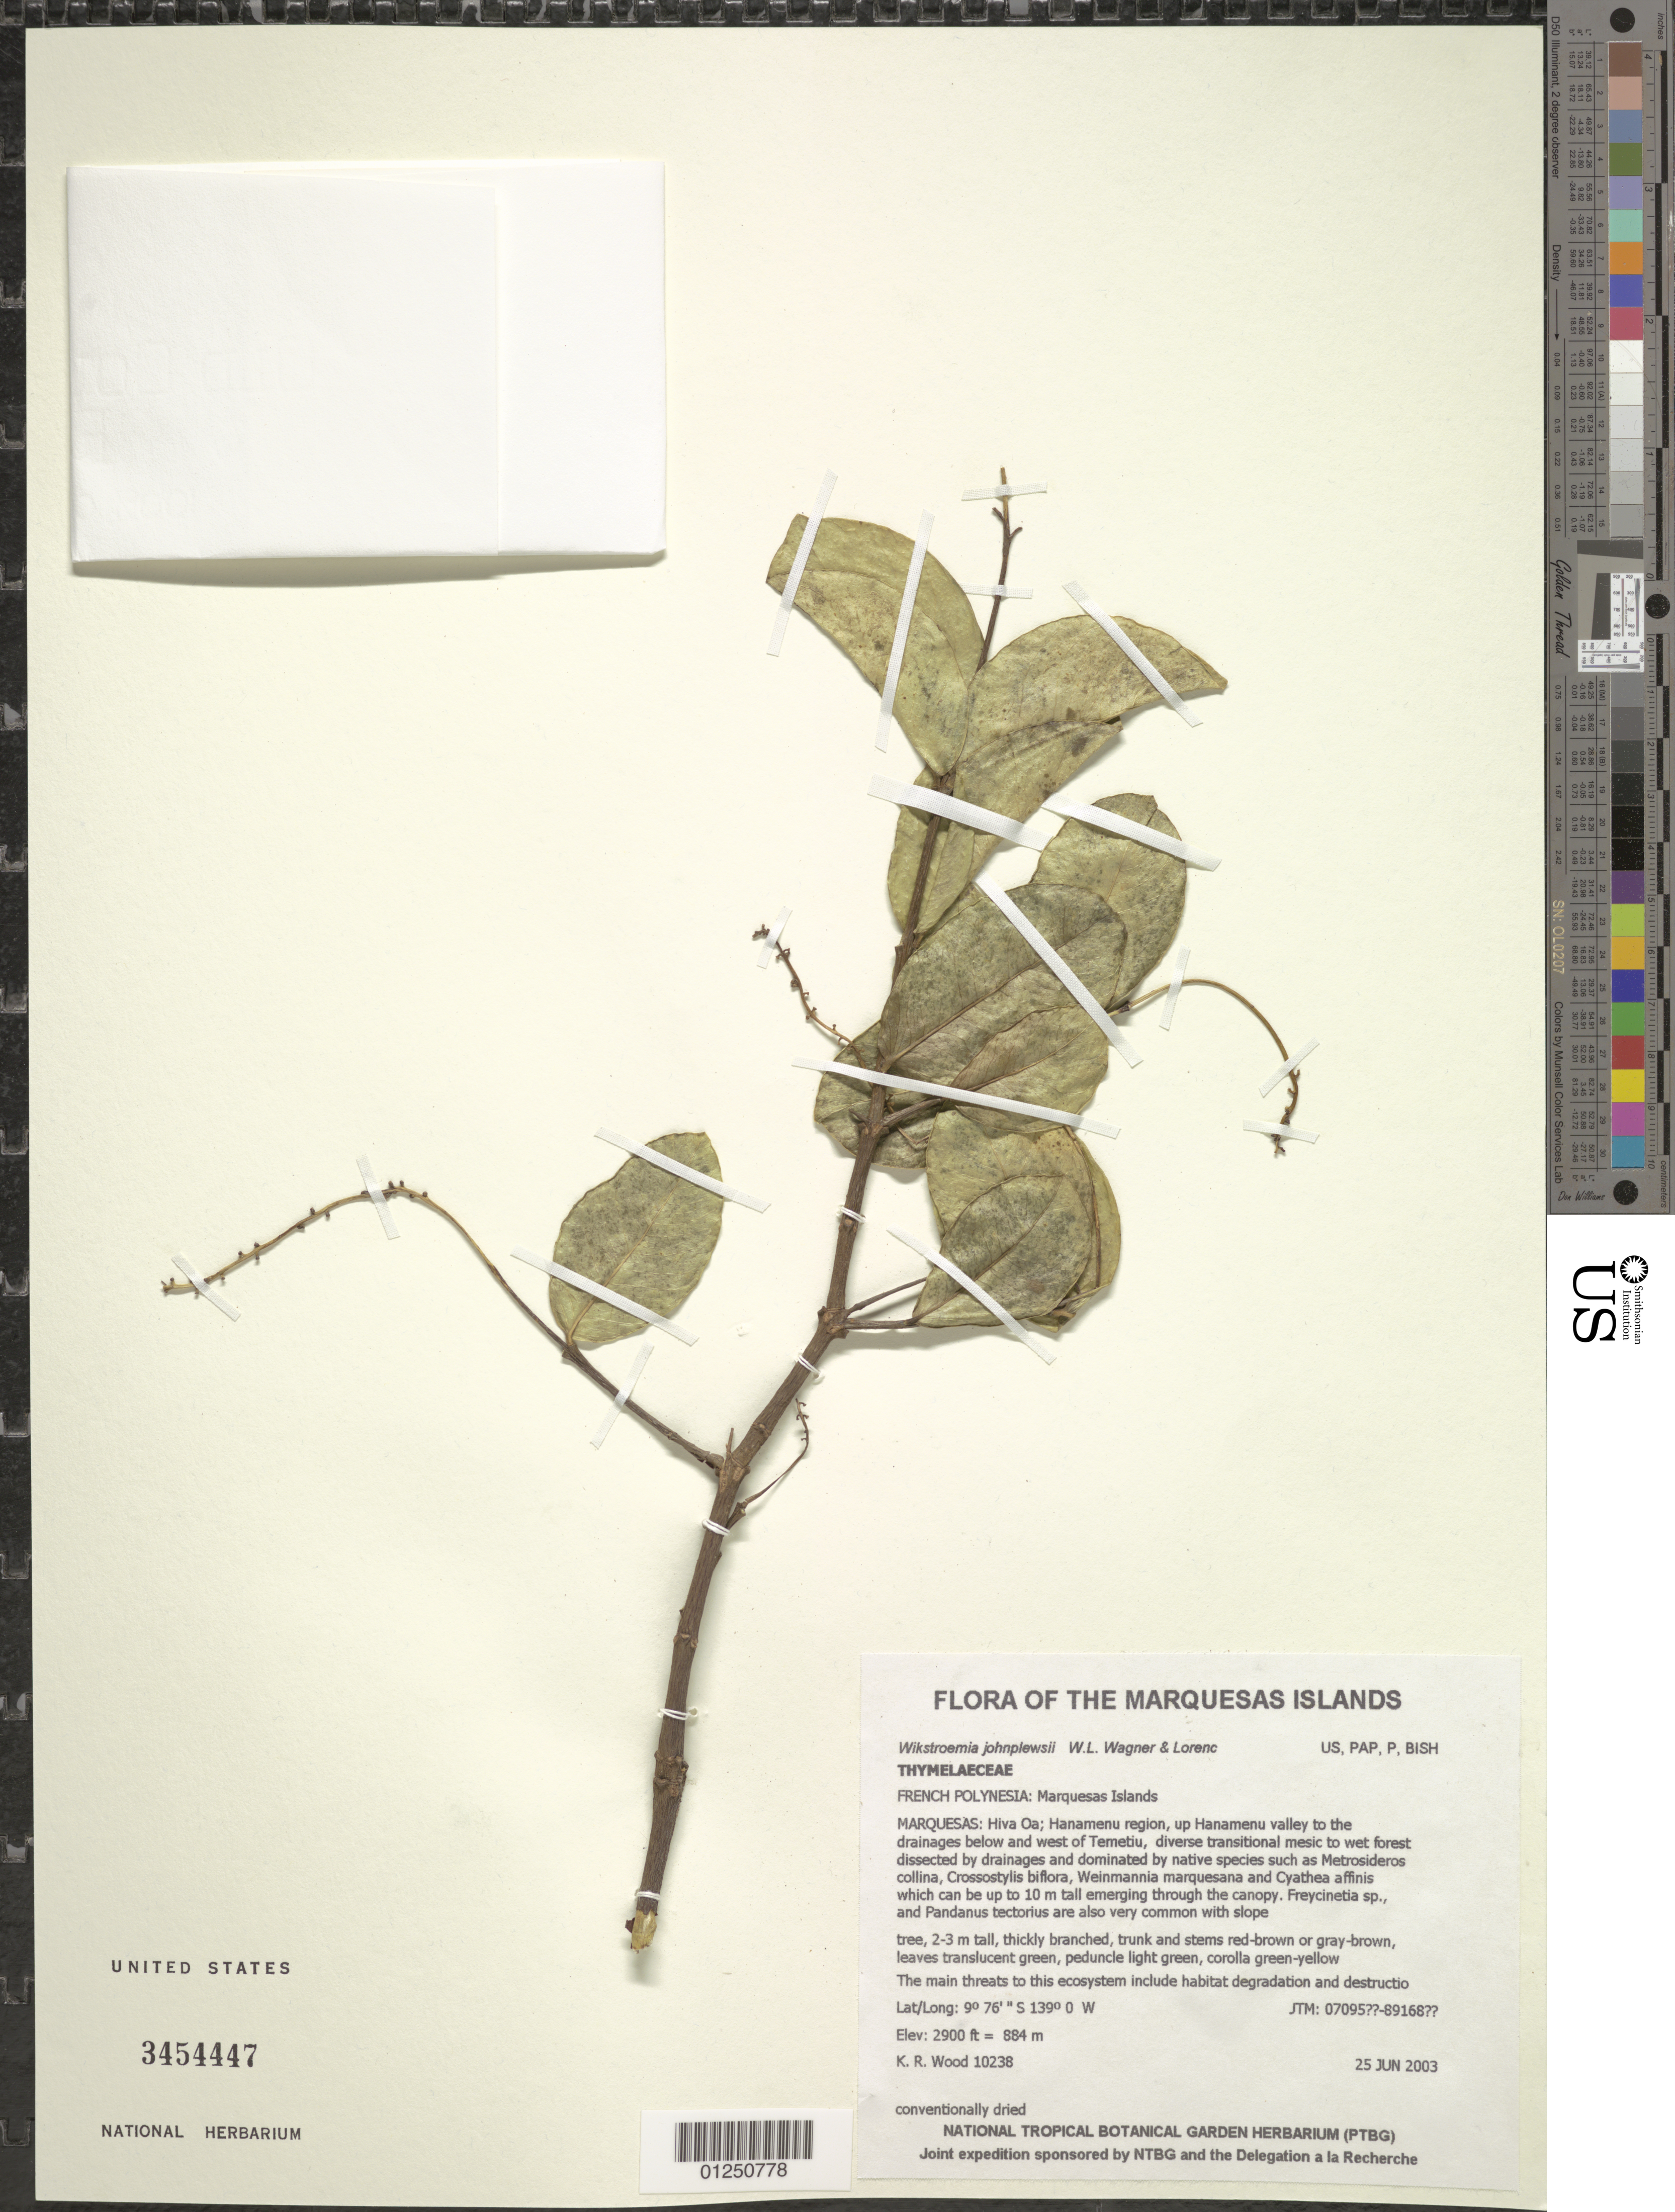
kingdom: Plantae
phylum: Tracheophyta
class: Magnoliopsida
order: Malvales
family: Thymelaeaceae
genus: Wikstroemia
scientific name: Wikstroemia johnplewsii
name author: W.L. Wagner & Lorence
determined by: Lorence, David H., (PTBG), National Tropical Botanical Garden (UNITED STATES)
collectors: K. R. Wood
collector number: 10238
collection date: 2003-06-25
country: French Polynesia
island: Hiva Oa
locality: Hanamenu region, up Hanamenu valley to the drainages below and west of Temetiu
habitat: Diverse transitional mesic to wet forest dissected by drainages. Upper slope and crest, W aspect, moderate slope, scattered, mesic to wet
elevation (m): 884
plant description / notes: Habitat degradation and destruction by feral pigs, catastrophic extinction through environmental events, predation by rats that eat seeds, competition with non-native plant taxa such as, Ageratum conyzoides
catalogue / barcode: US 3454447